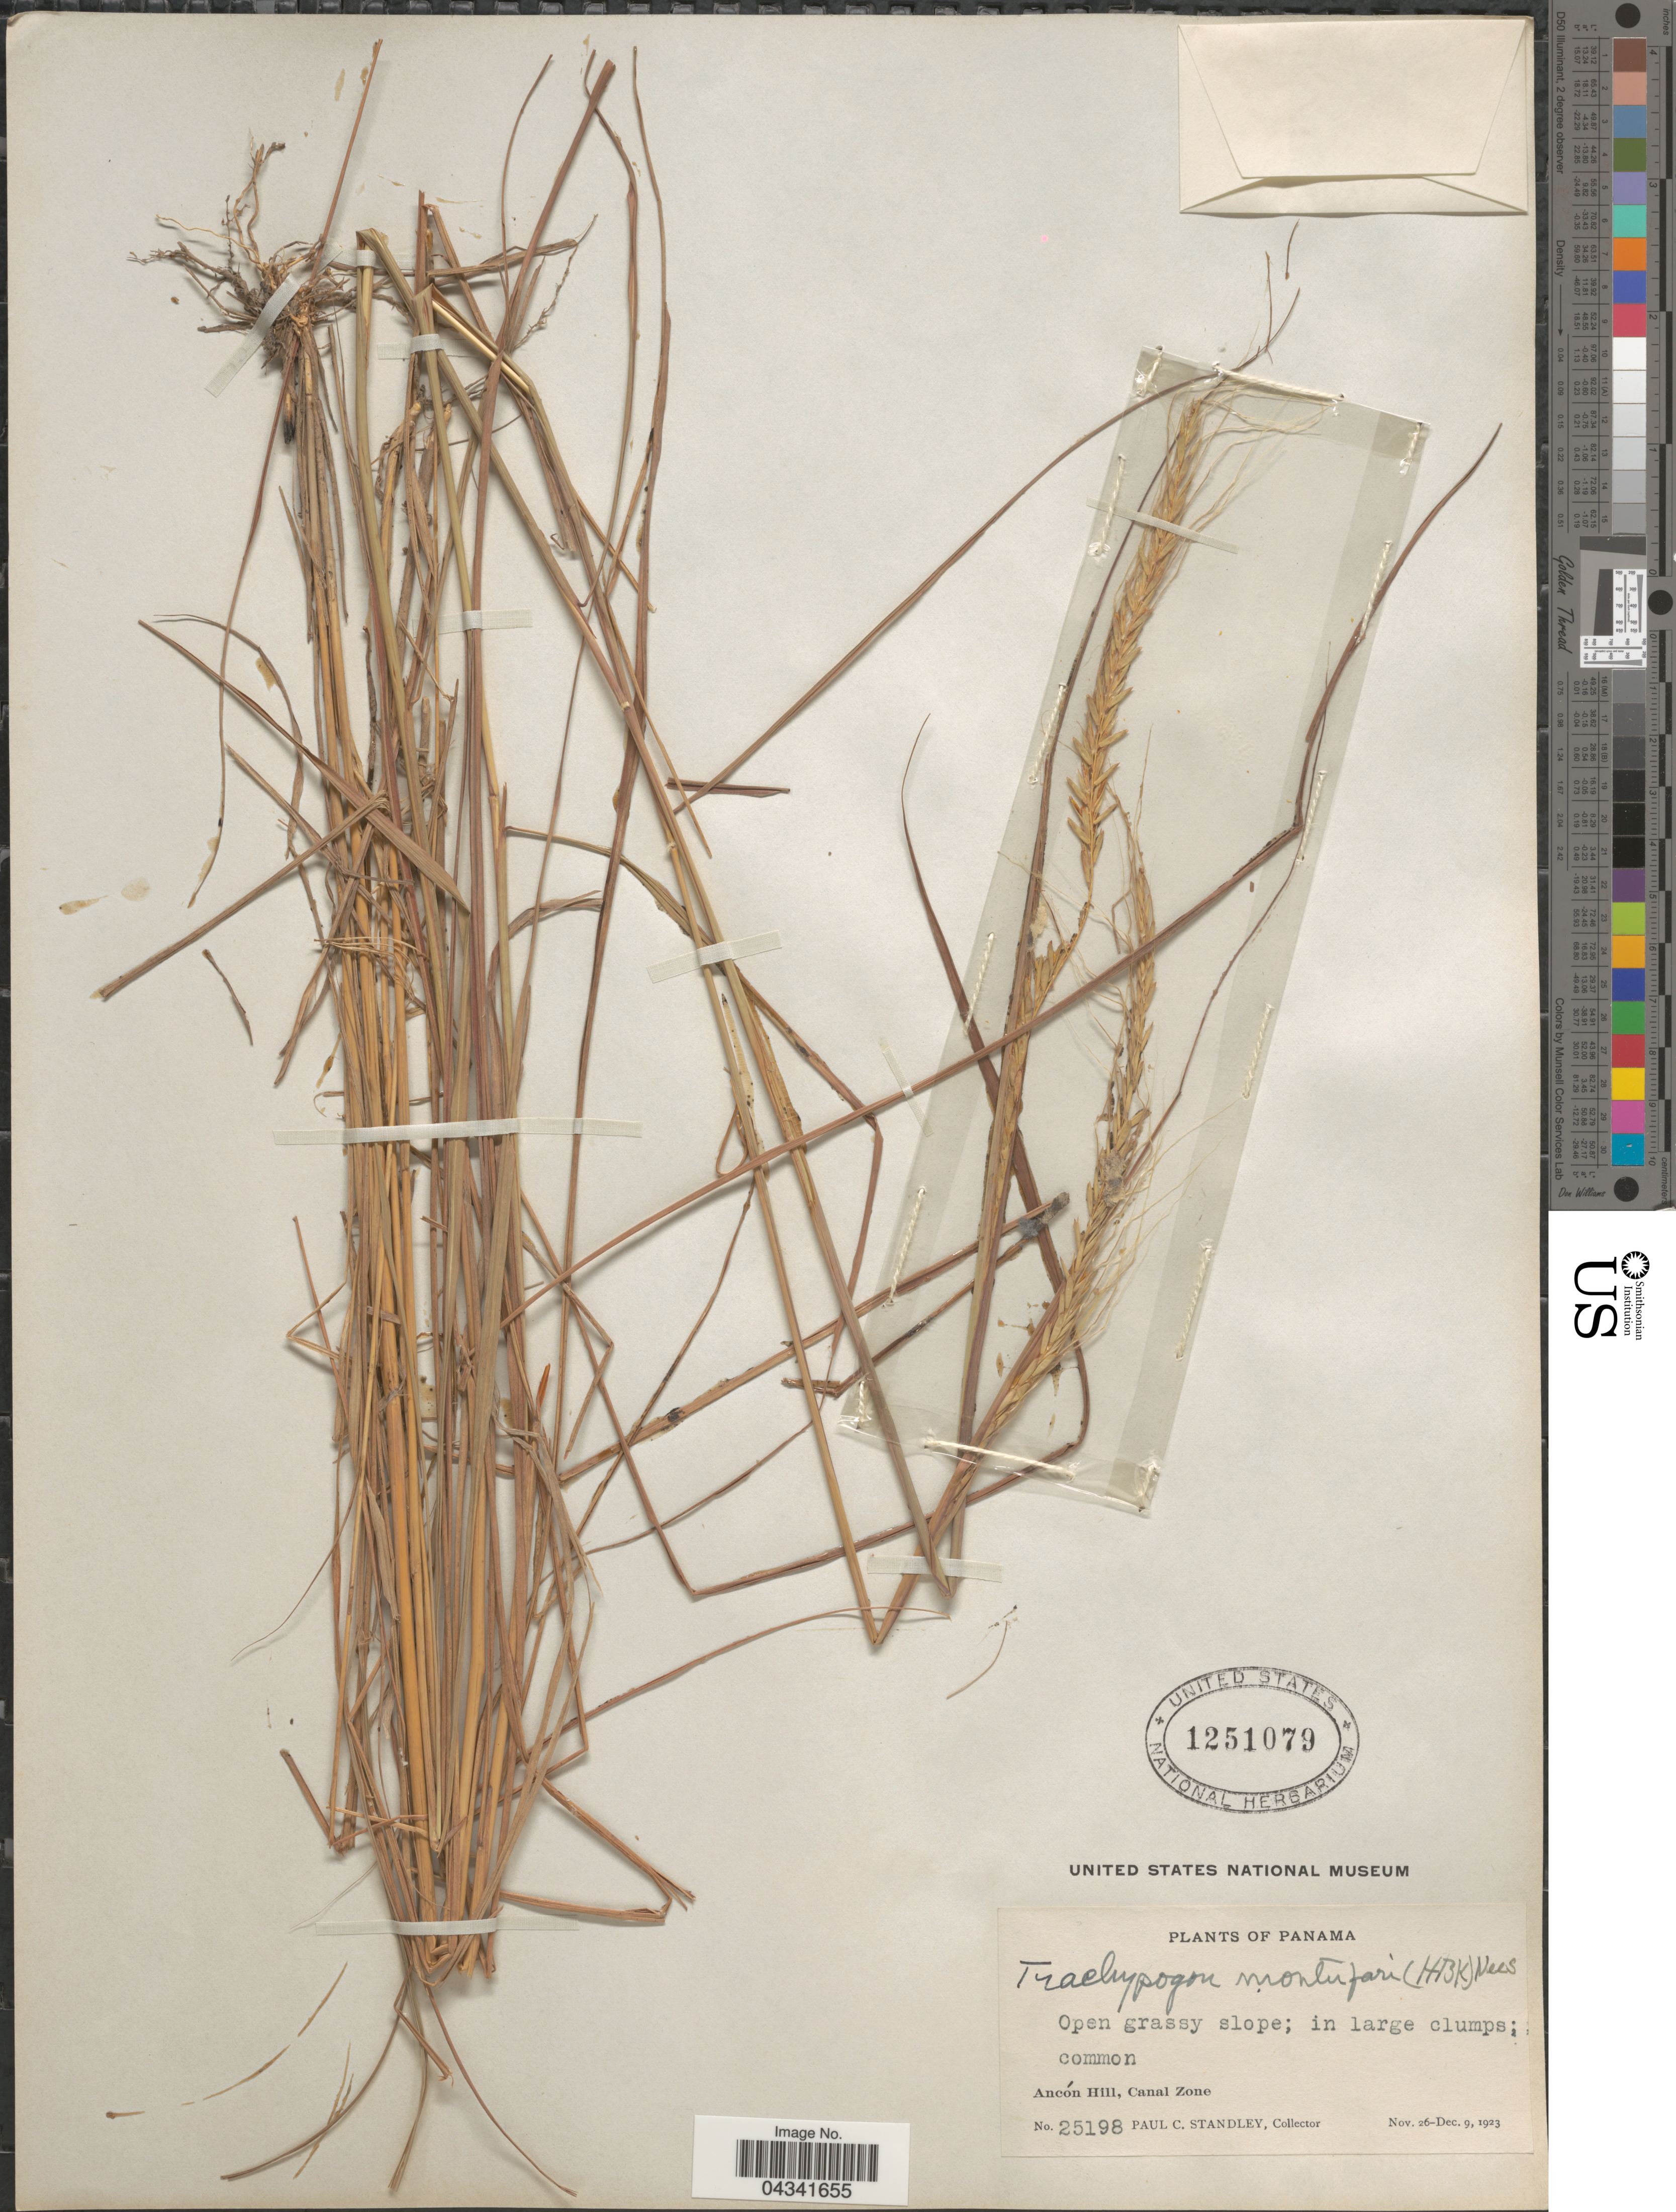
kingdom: Plantae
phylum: Tracheophyta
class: Liliopsida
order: Poales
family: Poaceae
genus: Trachypogon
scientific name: Trachypogon spicatus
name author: (L. f.) Kuntze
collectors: P. C. Standley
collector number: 25198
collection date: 1923-11-26/1923-12-09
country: Panama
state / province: Colón / Panamá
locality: Ancón Hill, Canal Zone.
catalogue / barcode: US 1251079